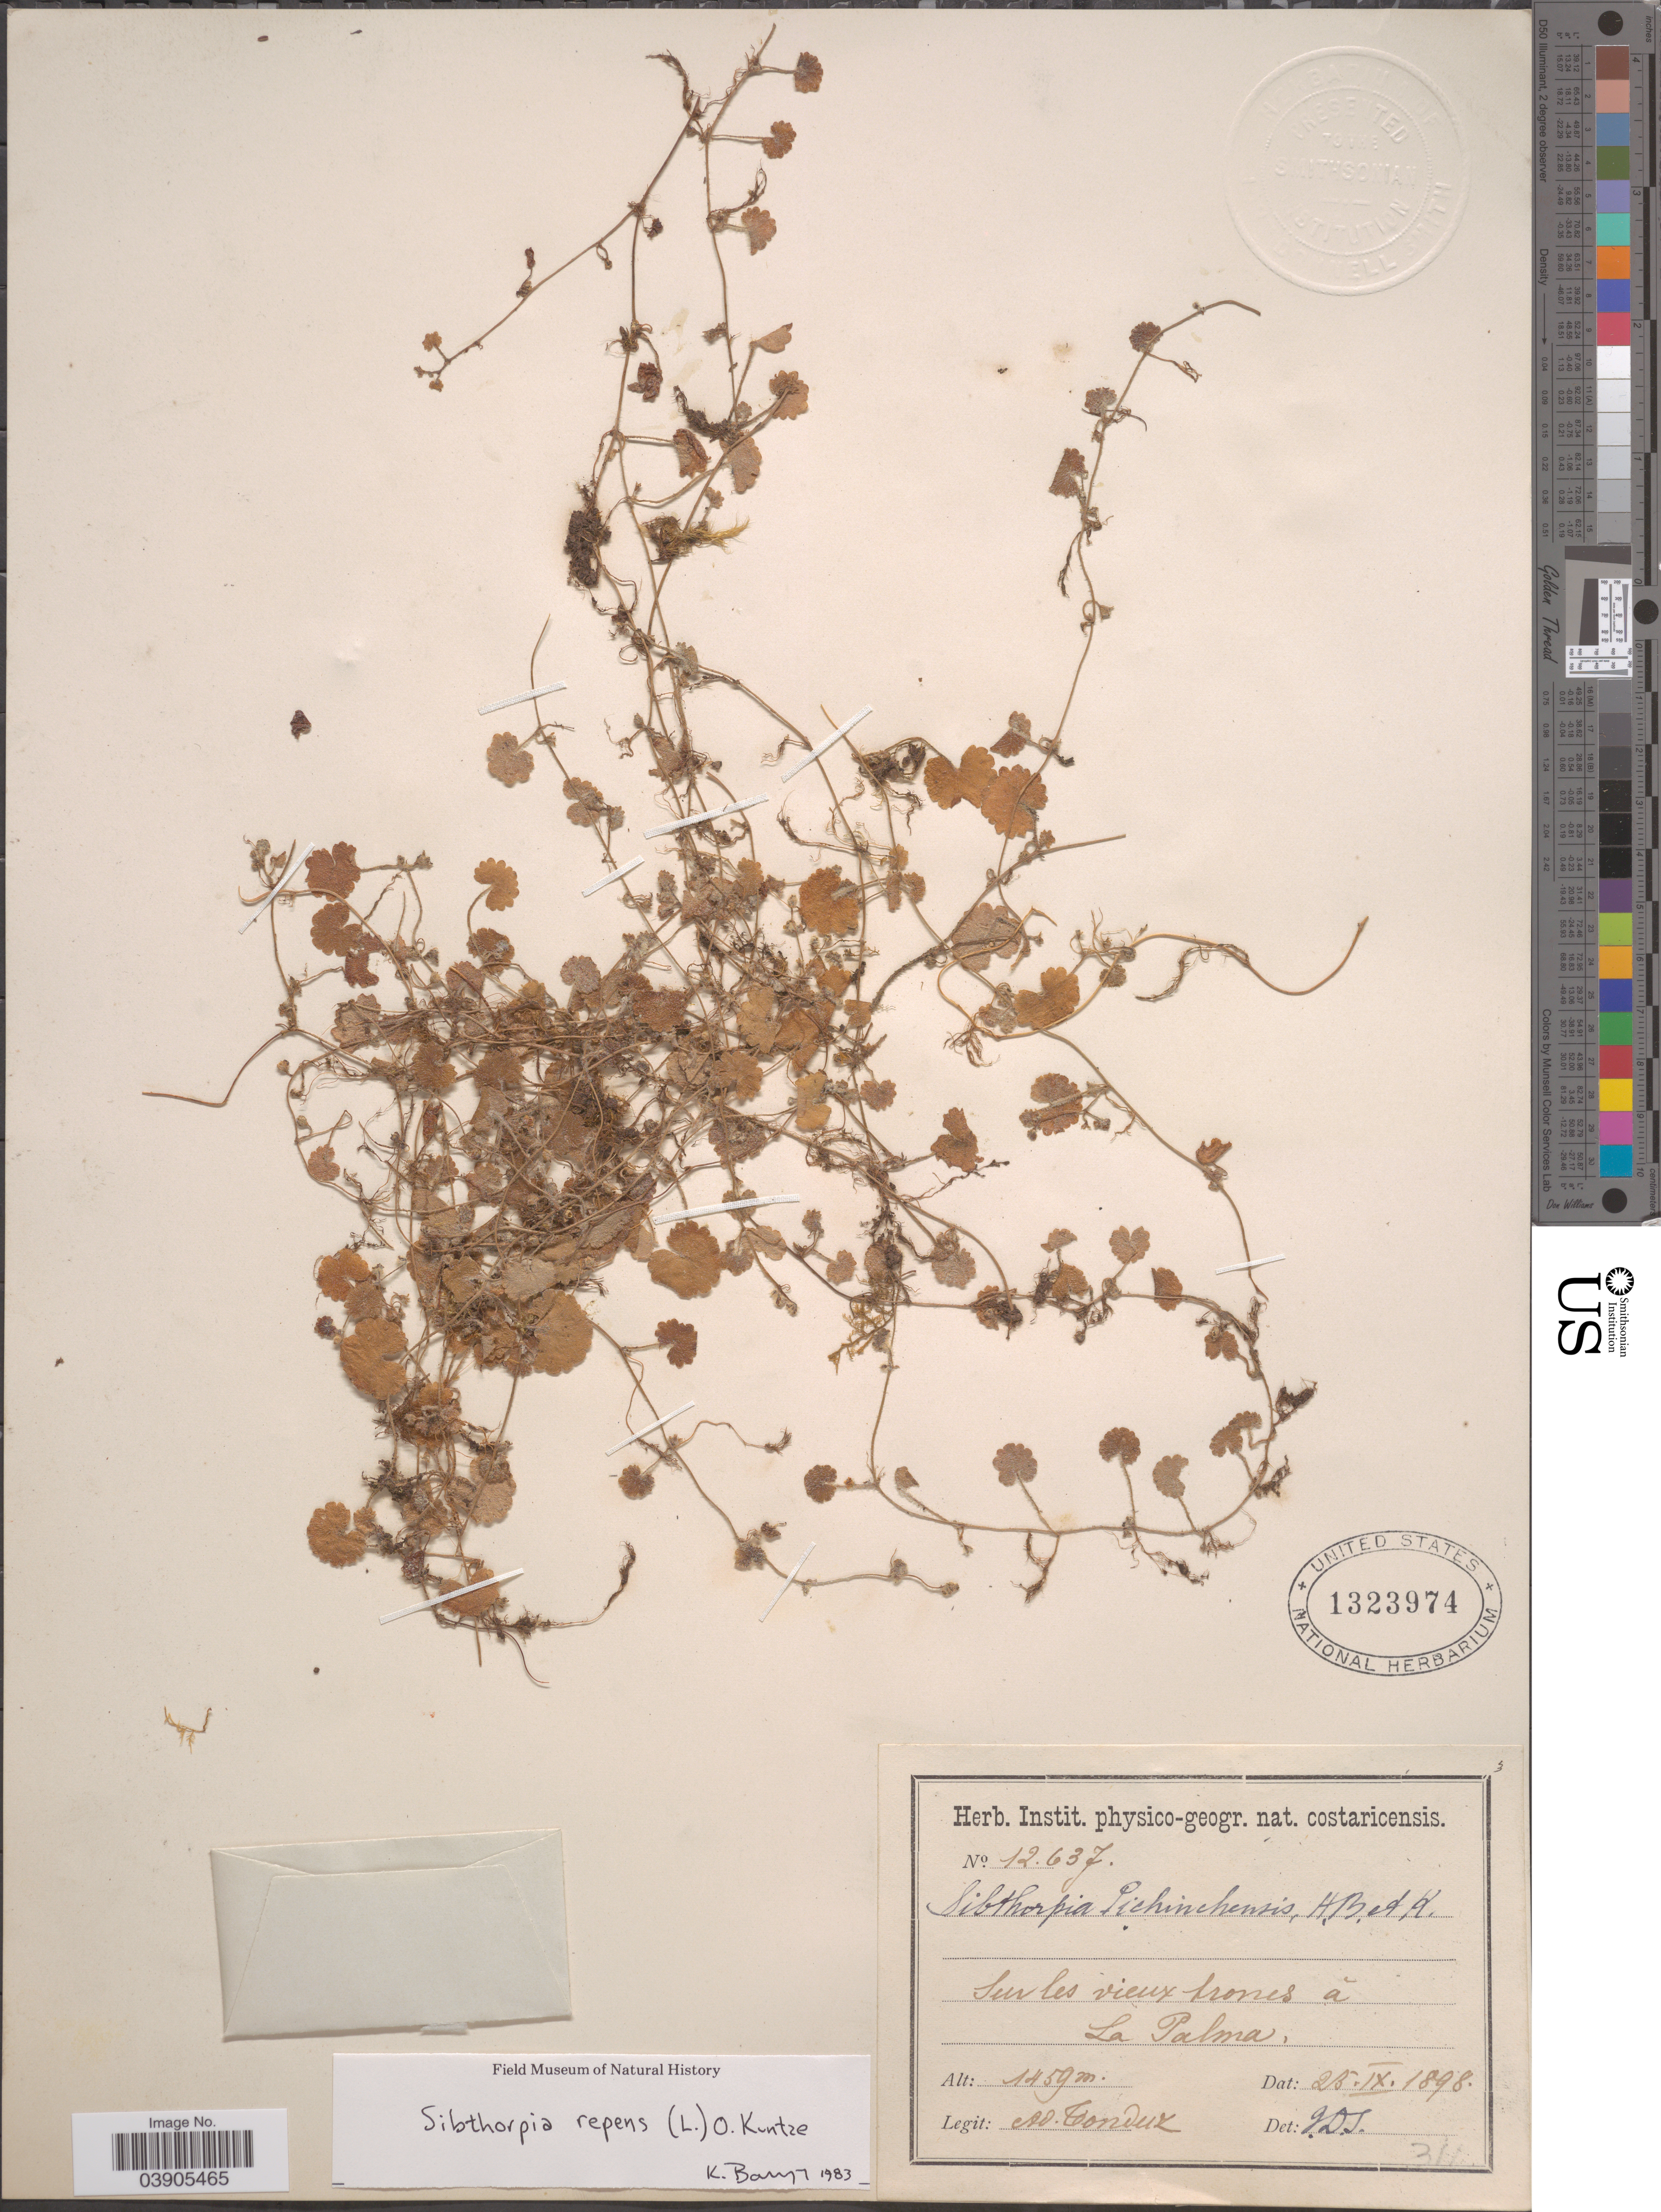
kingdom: Plantae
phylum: Tracheophyta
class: Magnoliopsida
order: Lamiales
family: Plantaginaceae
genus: Sibthorpia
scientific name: Sibthorpia repens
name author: (L.) Kuntze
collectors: A. Tonduz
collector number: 12637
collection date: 1898-09-25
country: Costa Rica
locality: Sur les vieux tronc á La Palma.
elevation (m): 1459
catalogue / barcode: US 1323974